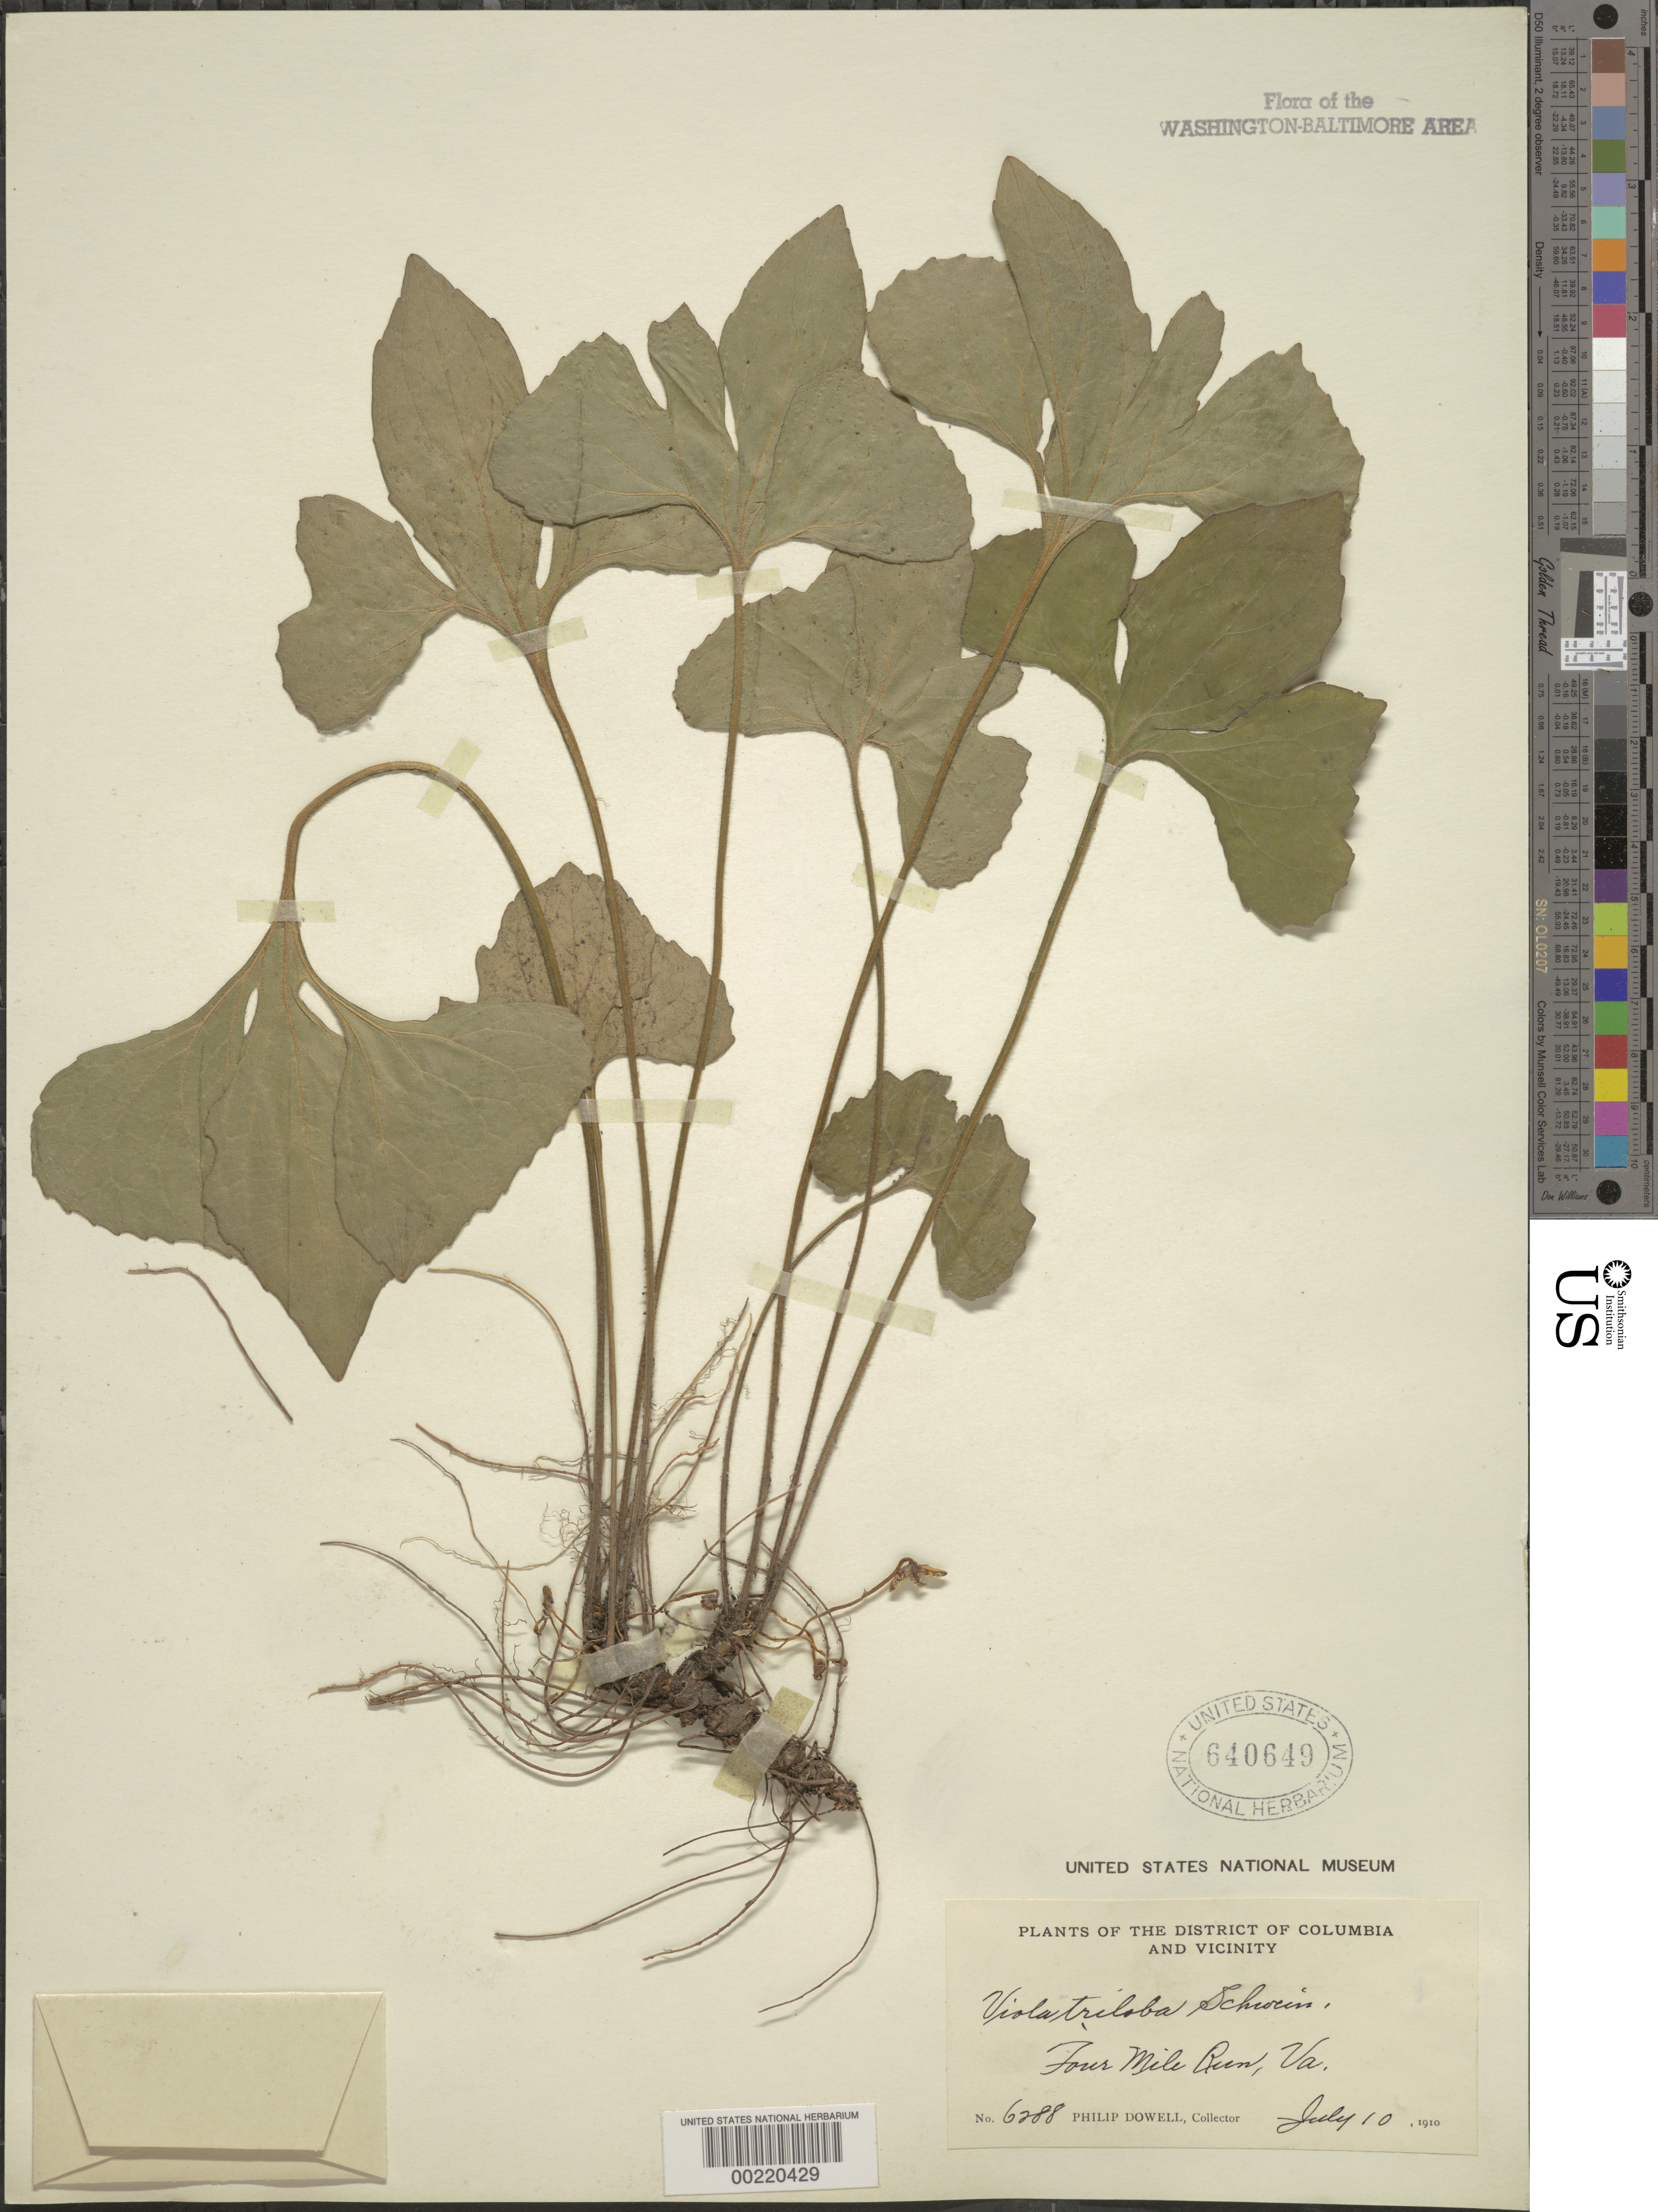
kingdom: Plantae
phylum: Tracheophyta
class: Magnoliopsida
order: Malpighiales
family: Violaceae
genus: Viola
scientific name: Viola palmata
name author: L.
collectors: P. Dowell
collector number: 6288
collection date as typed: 10 Jul 1910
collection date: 1910-07-10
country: United States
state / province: Virginia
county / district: Arlington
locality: Four Mile Run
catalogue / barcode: US 640649